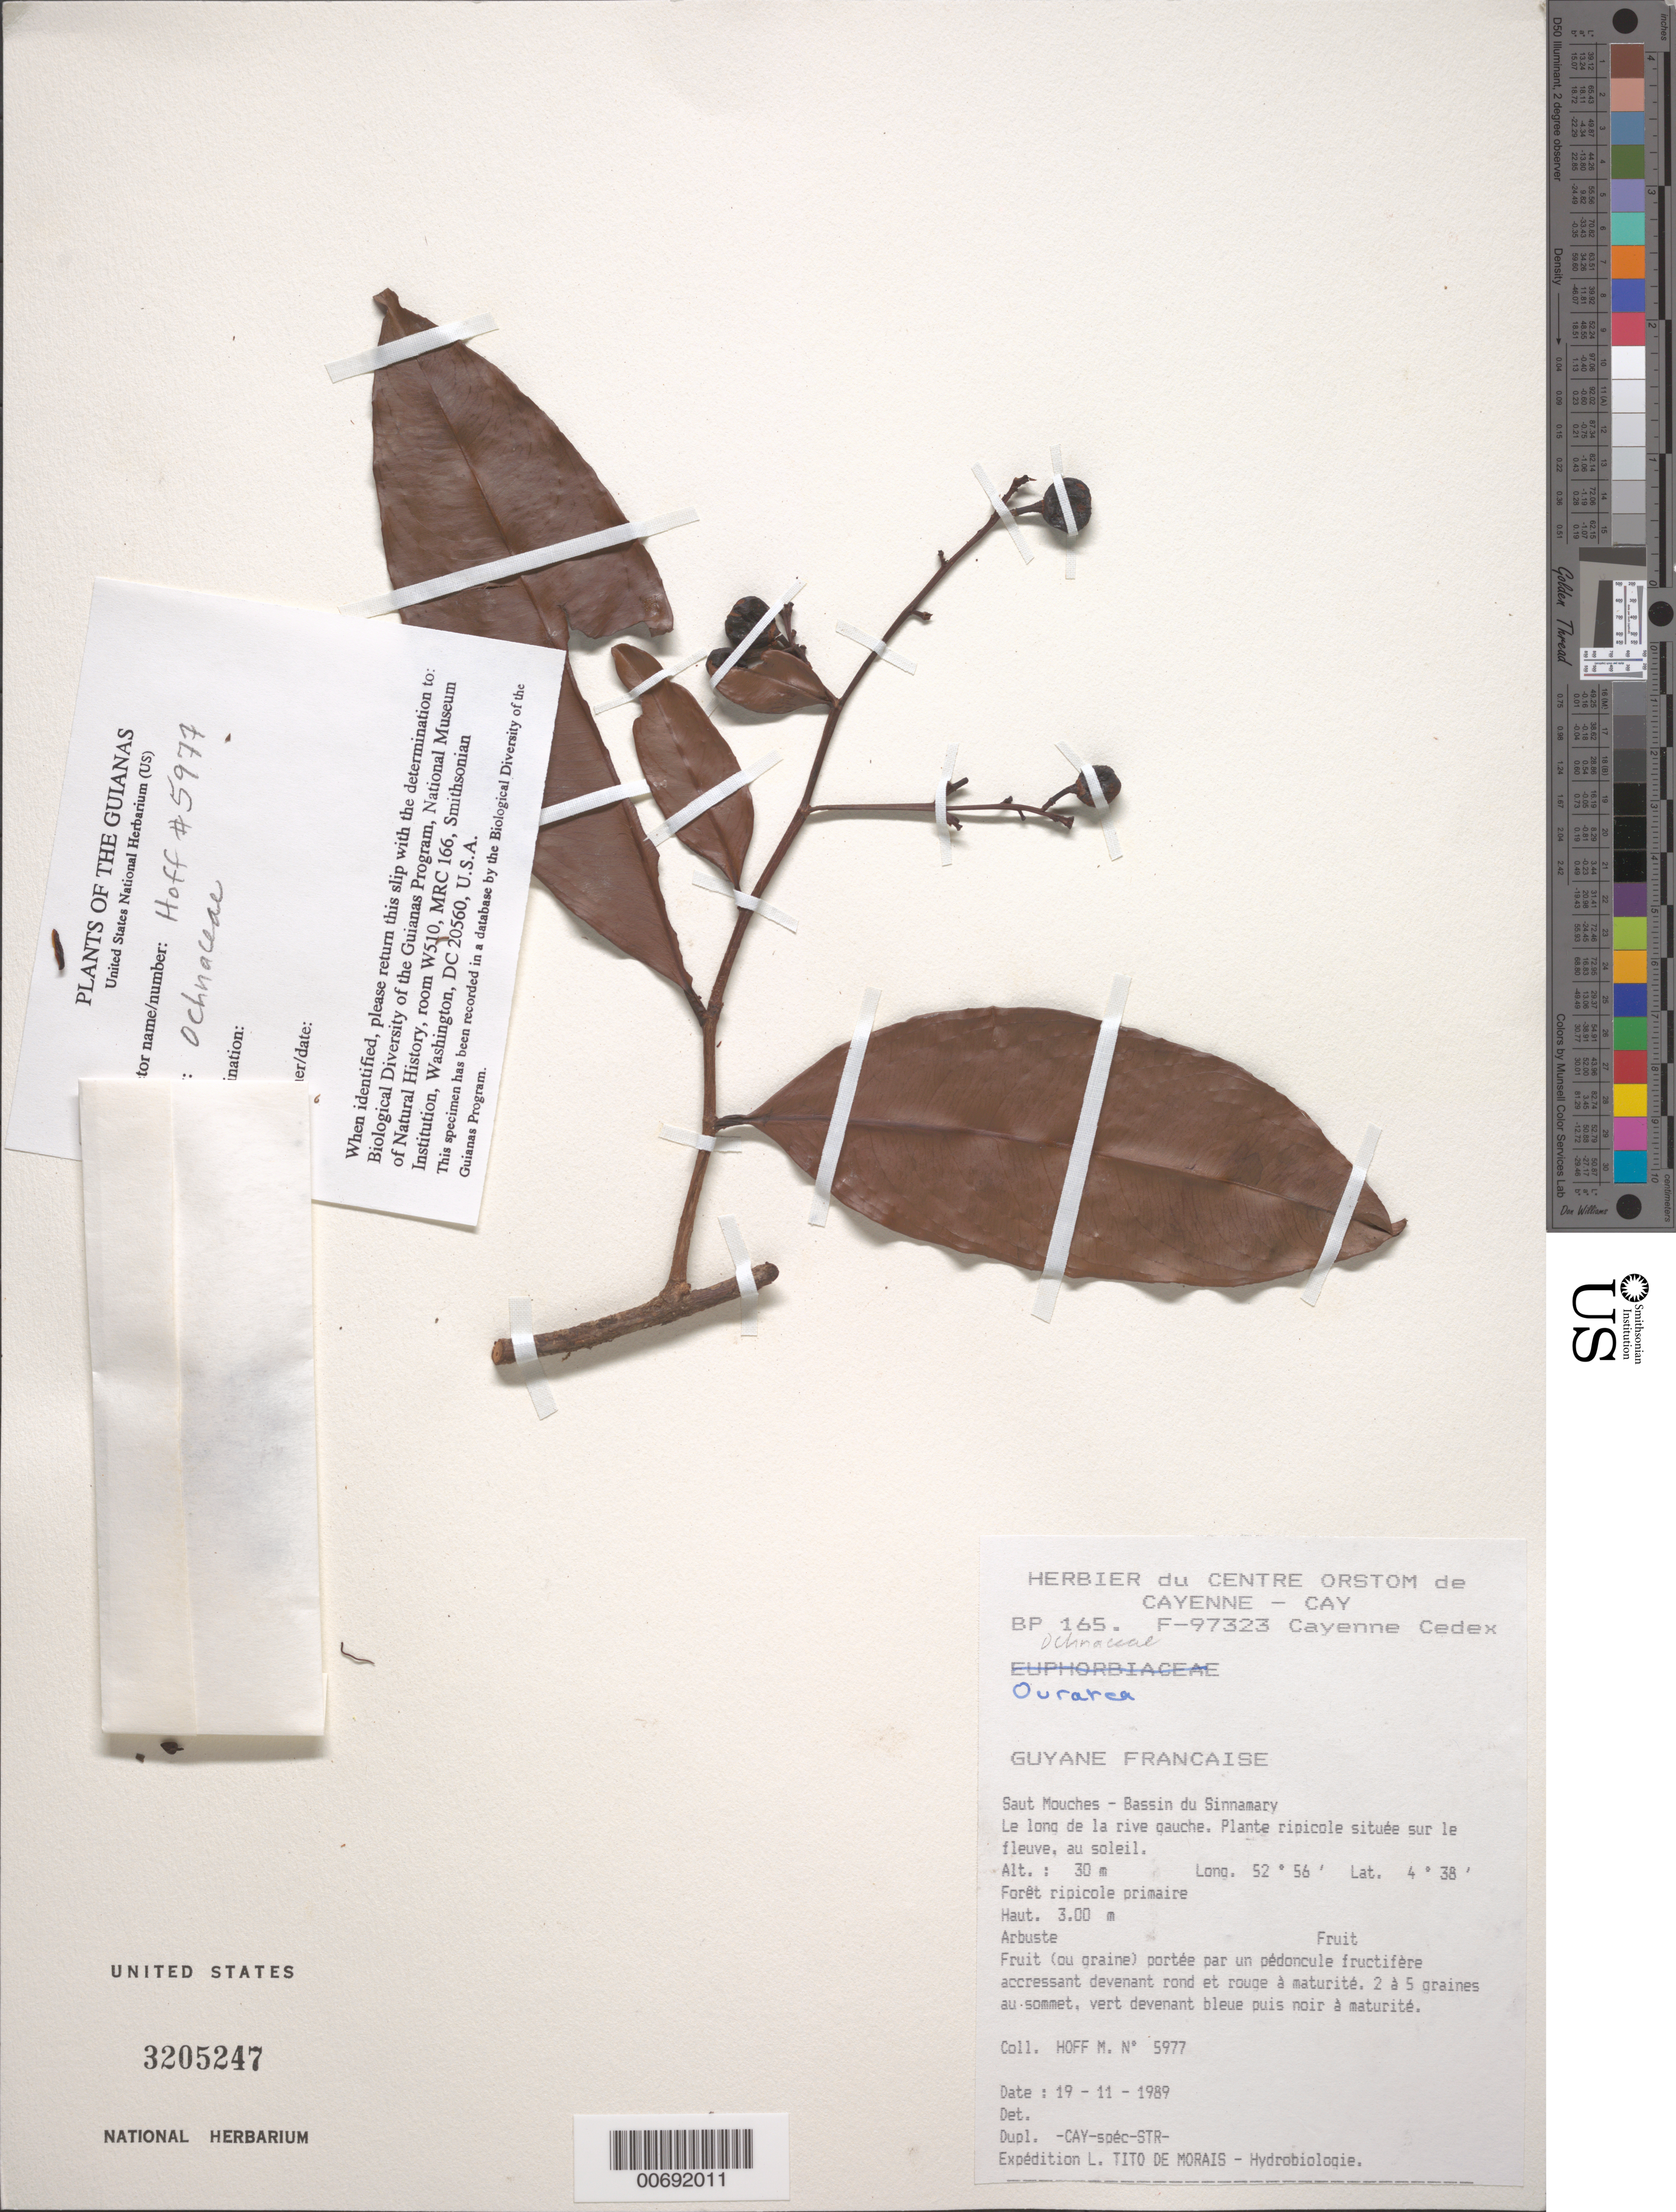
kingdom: Plantae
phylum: Tracheophyta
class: Magnoliopsida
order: Malpighiales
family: Ochnaceae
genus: Ouratea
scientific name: Ouratea sp.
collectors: M. Hoff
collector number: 5977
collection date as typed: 19-Nov-89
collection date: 1989-11-19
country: French Guiana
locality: Saut Mouches, Bassin du Sinnamary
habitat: Primary forest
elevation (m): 30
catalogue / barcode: US 3205247